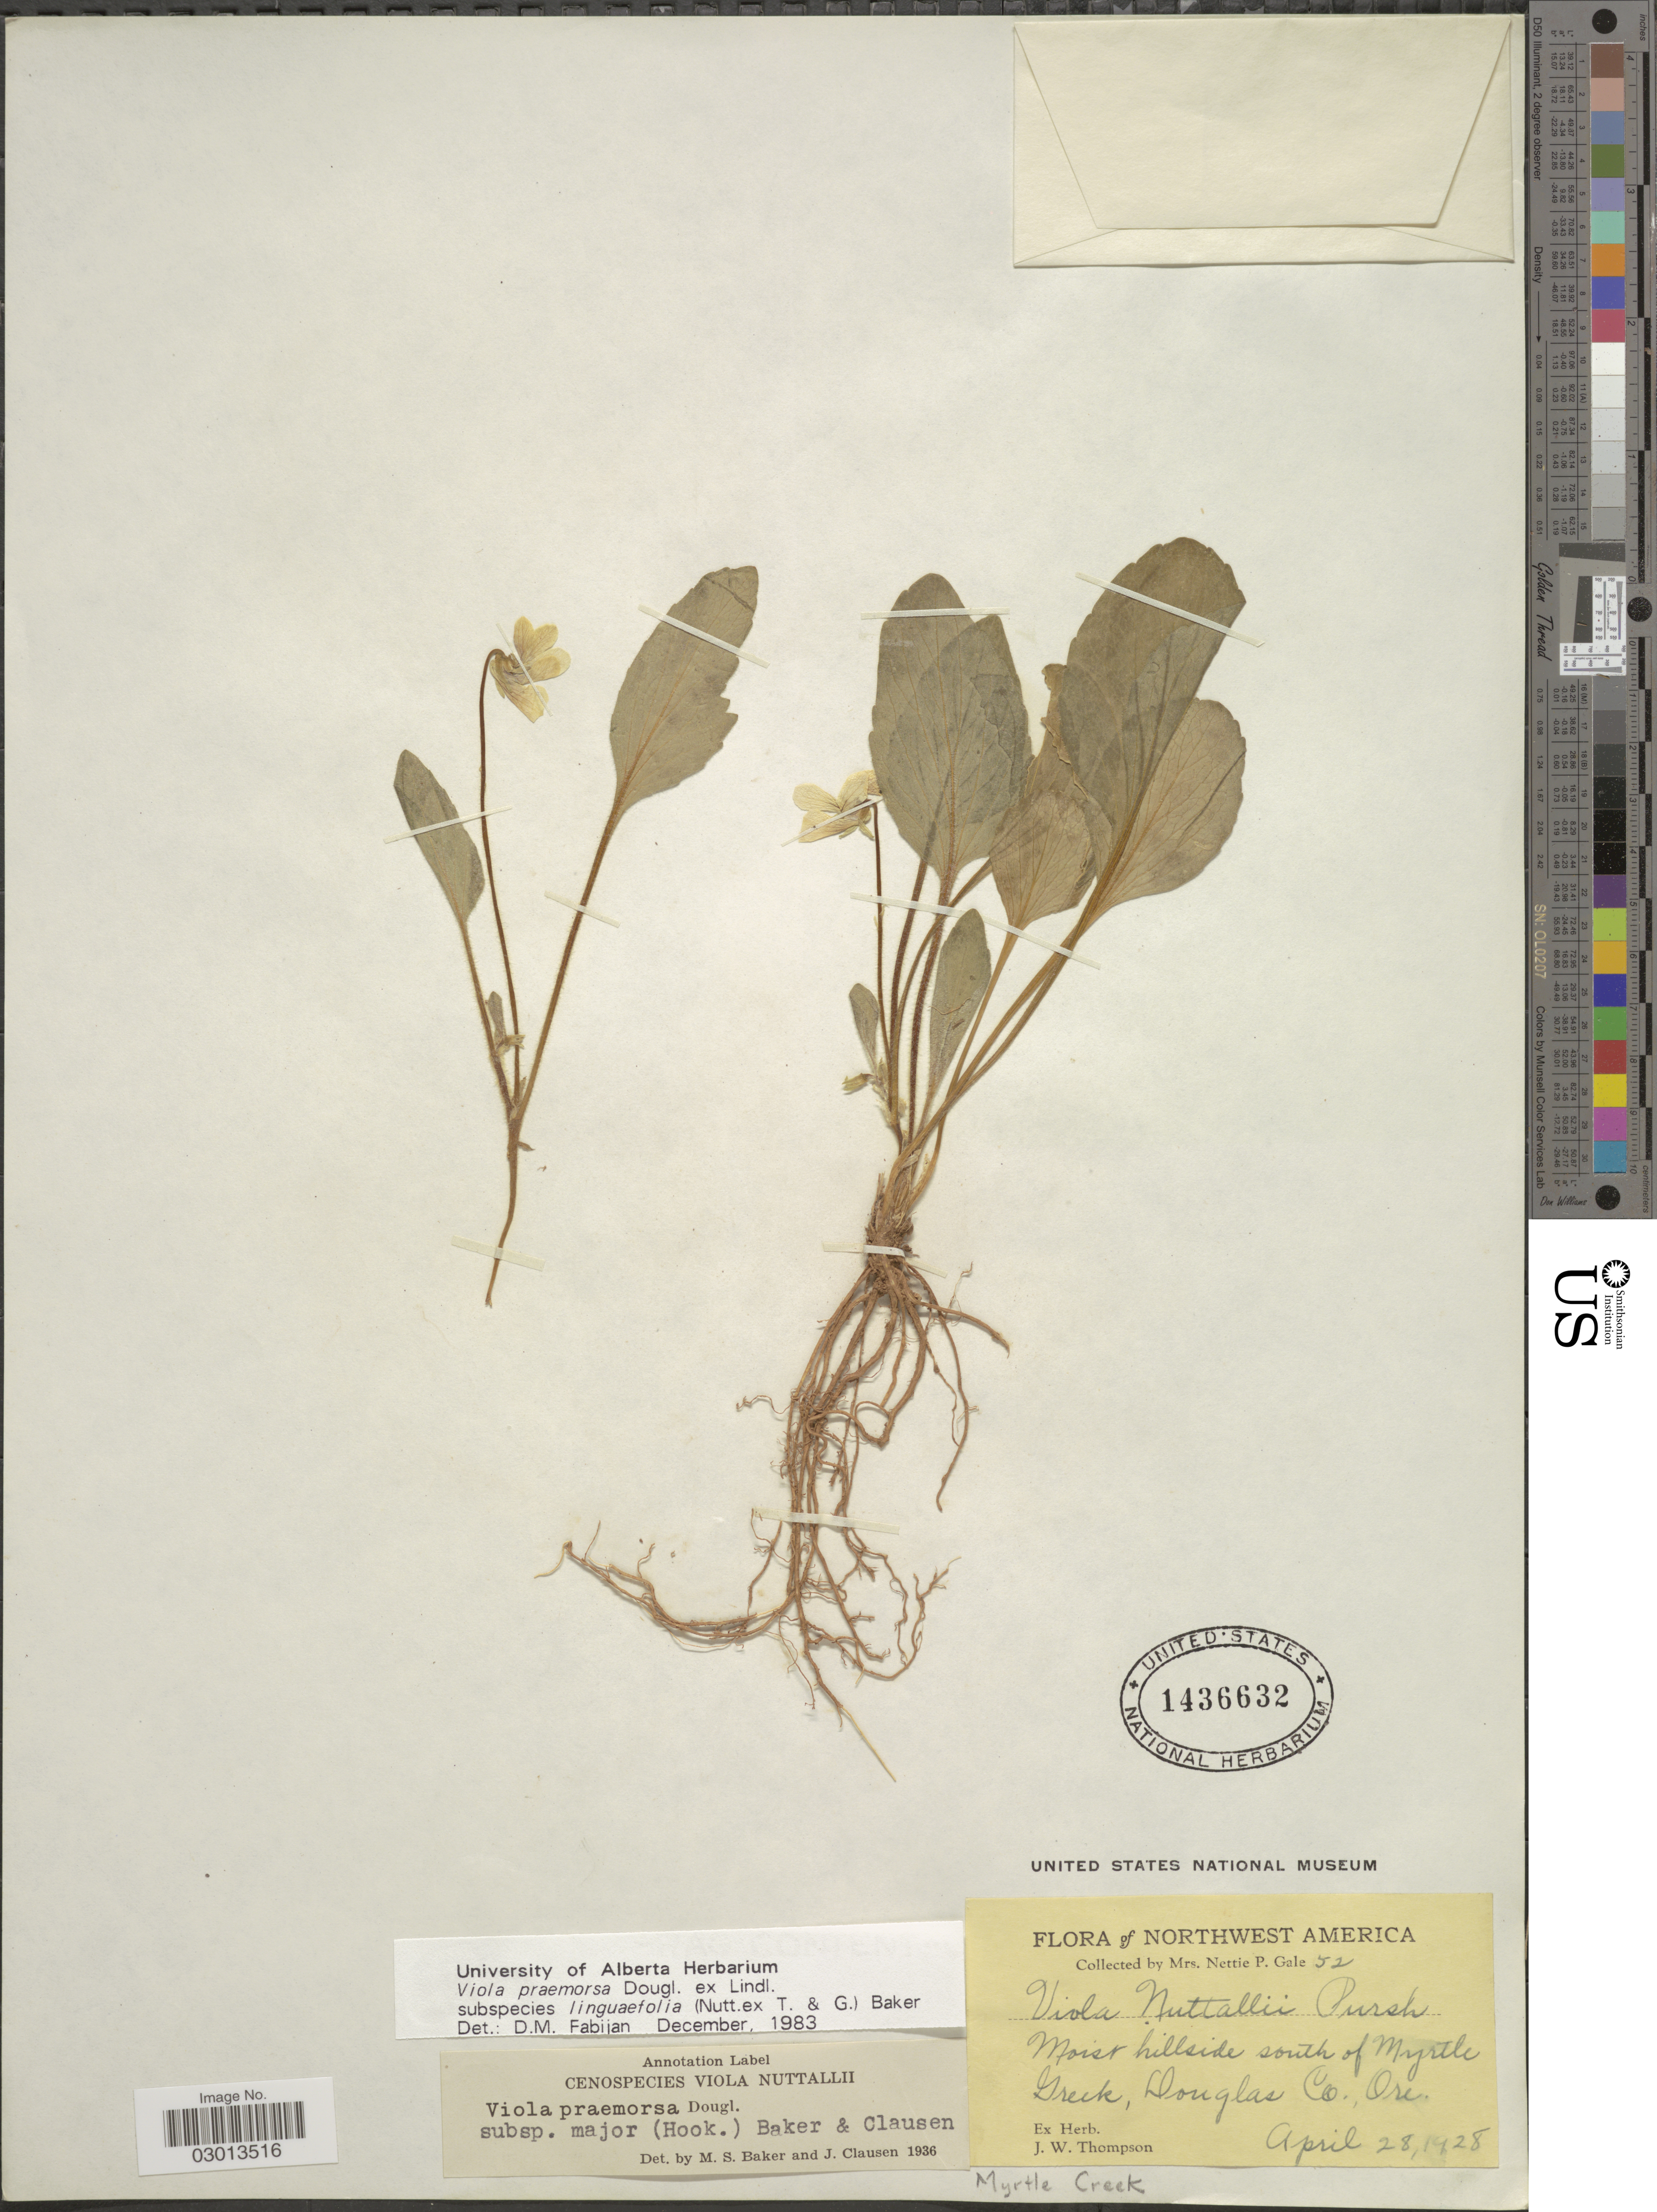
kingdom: Plantae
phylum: Tracheophyta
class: Magnoliopsida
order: Malpighiales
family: Violaceae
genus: Viola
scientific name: Viola praemorsa subsp. linguifolia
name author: (Nutt.) M.S. Baker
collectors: N. Gale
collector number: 52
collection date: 1928-04-28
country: United States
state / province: Oregon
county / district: Douglas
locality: Northwest America. Moist hillside south of Myrtle Creek, Douglas Co.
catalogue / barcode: US 1436632